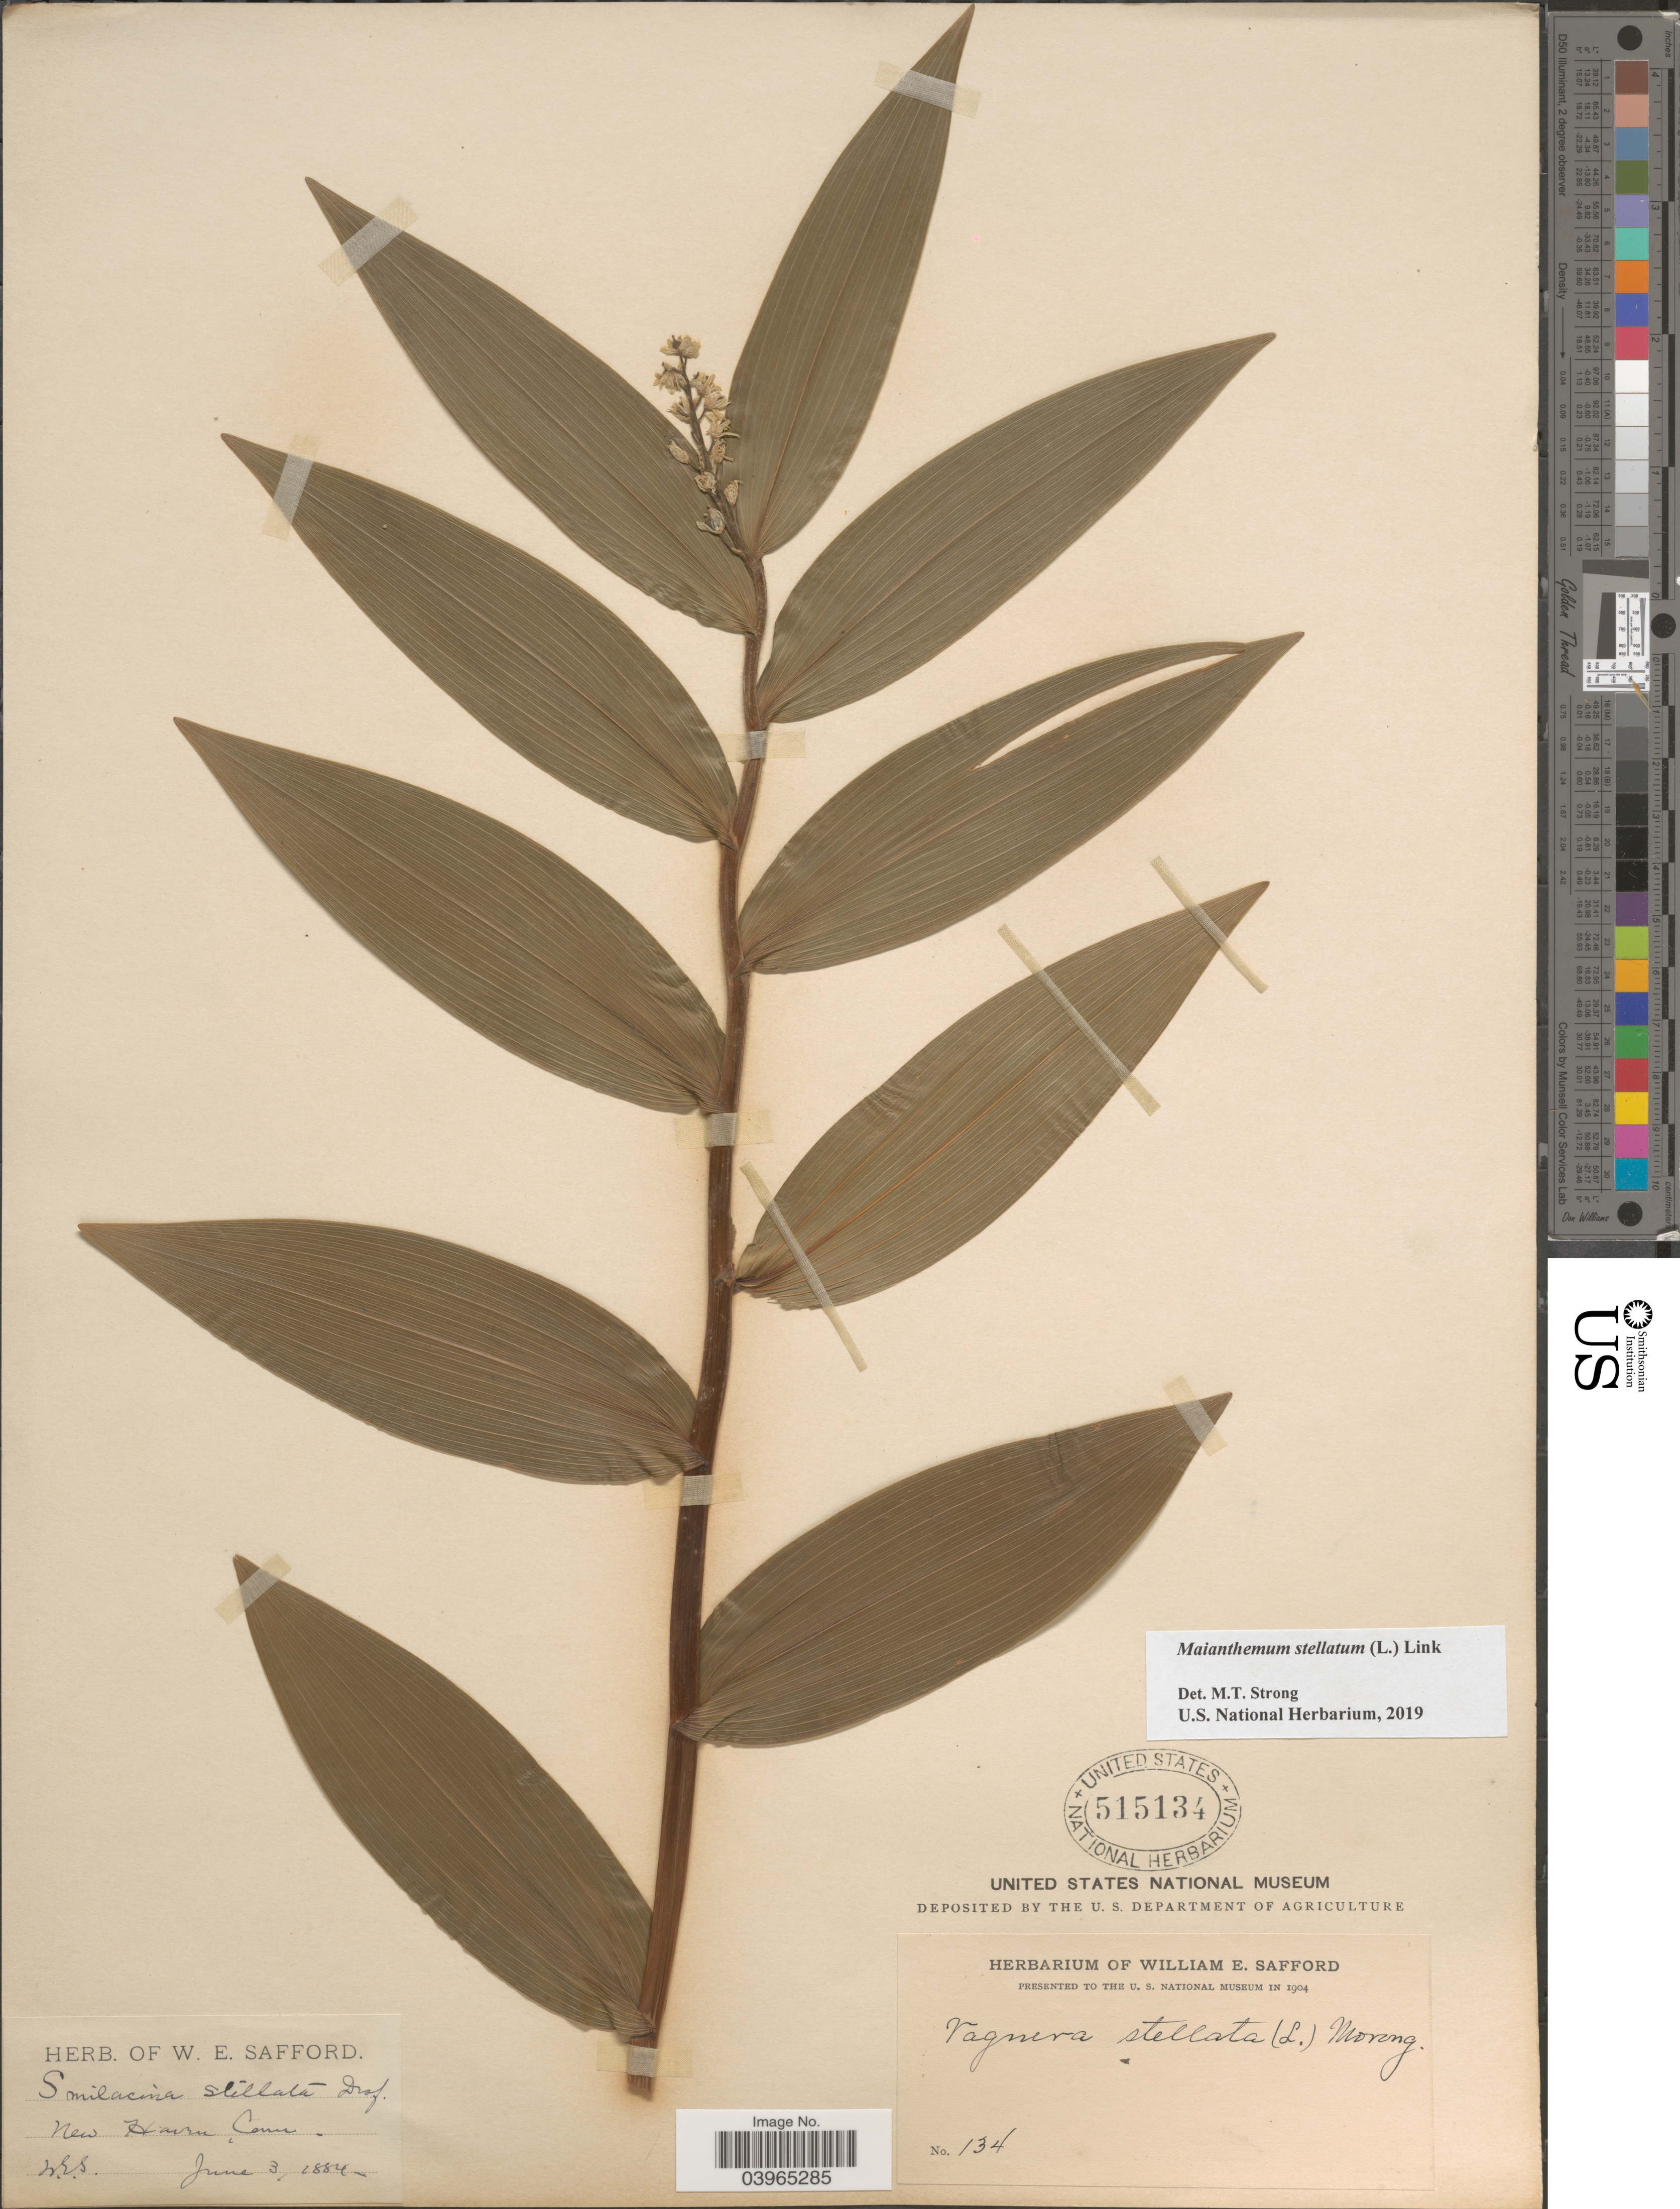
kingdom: Plantae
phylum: Tracheophyta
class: Liliopsida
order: Asparagales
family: Asparagaceae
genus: Maianthemum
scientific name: Maianthemum stellatum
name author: (L.) Link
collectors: W. E. Safford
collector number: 134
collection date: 1884-06-03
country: United States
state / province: Connecticut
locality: New Haven.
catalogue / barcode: US 515134